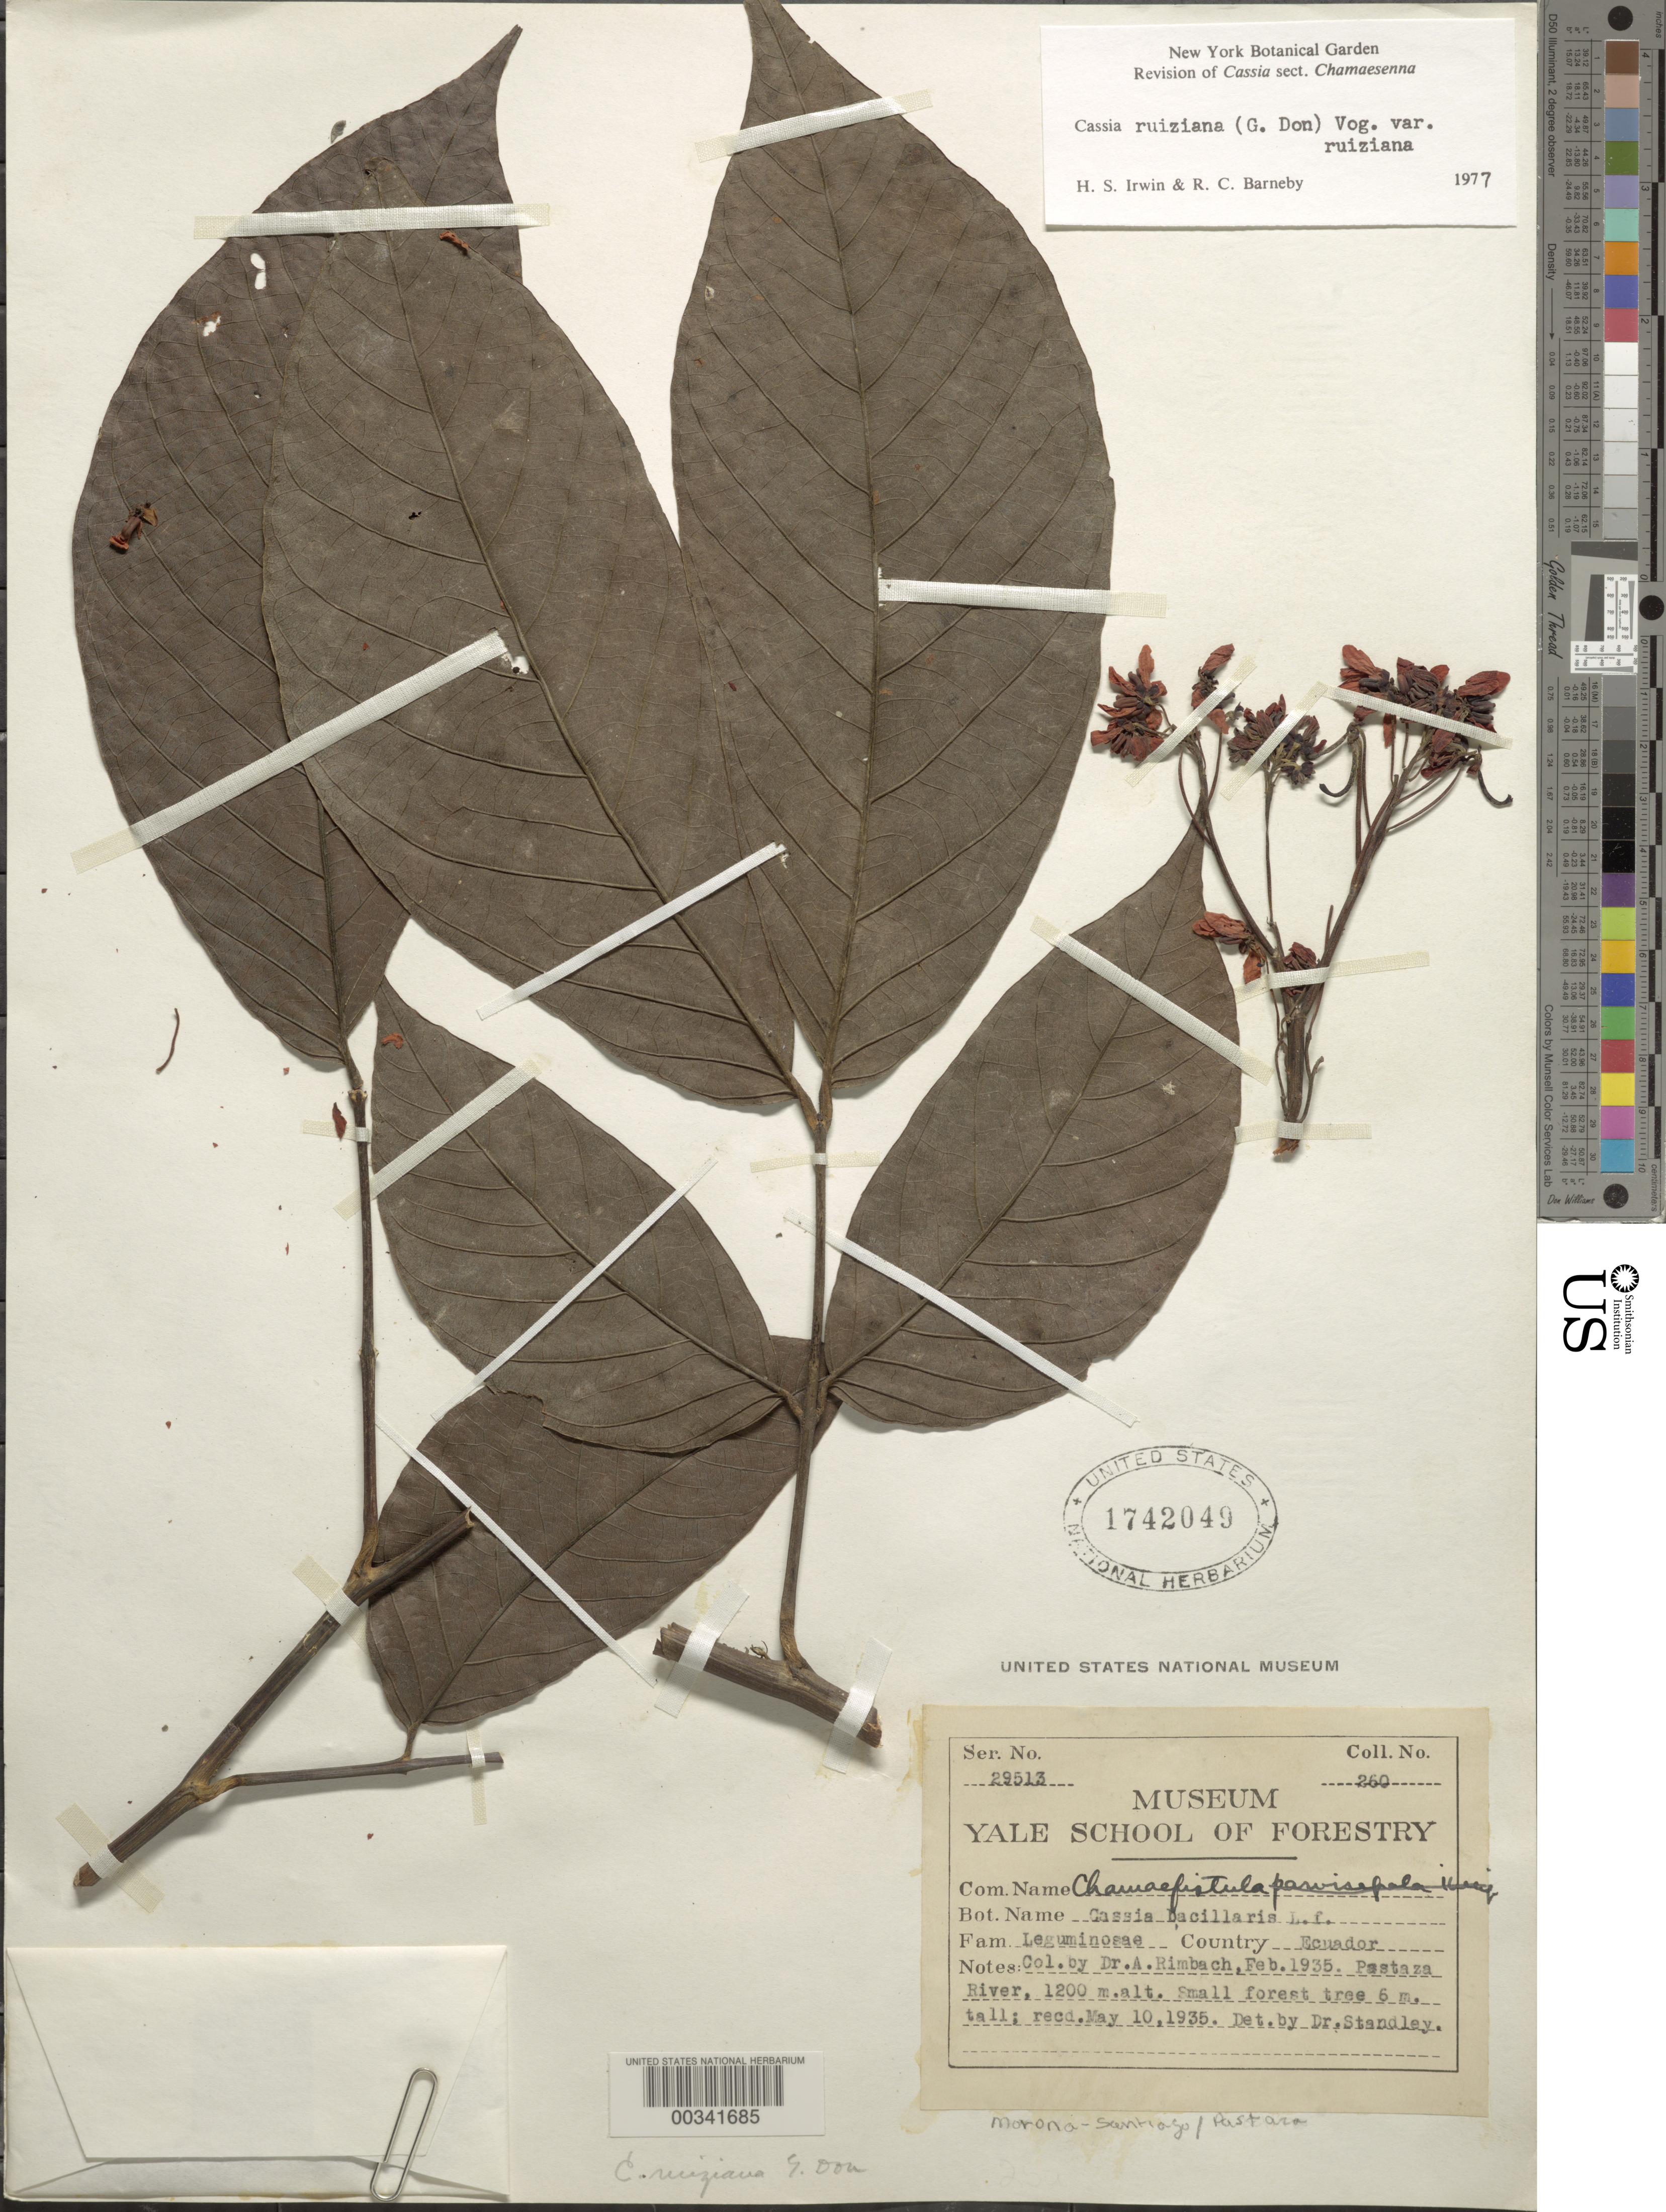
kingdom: Plantae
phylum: Tracheophyta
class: Magnoliopsida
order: Fabales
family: Fabaceae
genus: Senna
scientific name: Senna ruiziana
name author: (G. Don) H.S. Irwin & Barneby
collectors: A. Rimbach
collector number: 260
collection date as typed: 10 May 1935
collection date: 1935-05-10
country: Ecuador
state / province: Morona-Santiago / Pastaza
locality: Pastaza River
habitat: Forest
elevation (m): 1200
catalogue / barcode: US 1742049